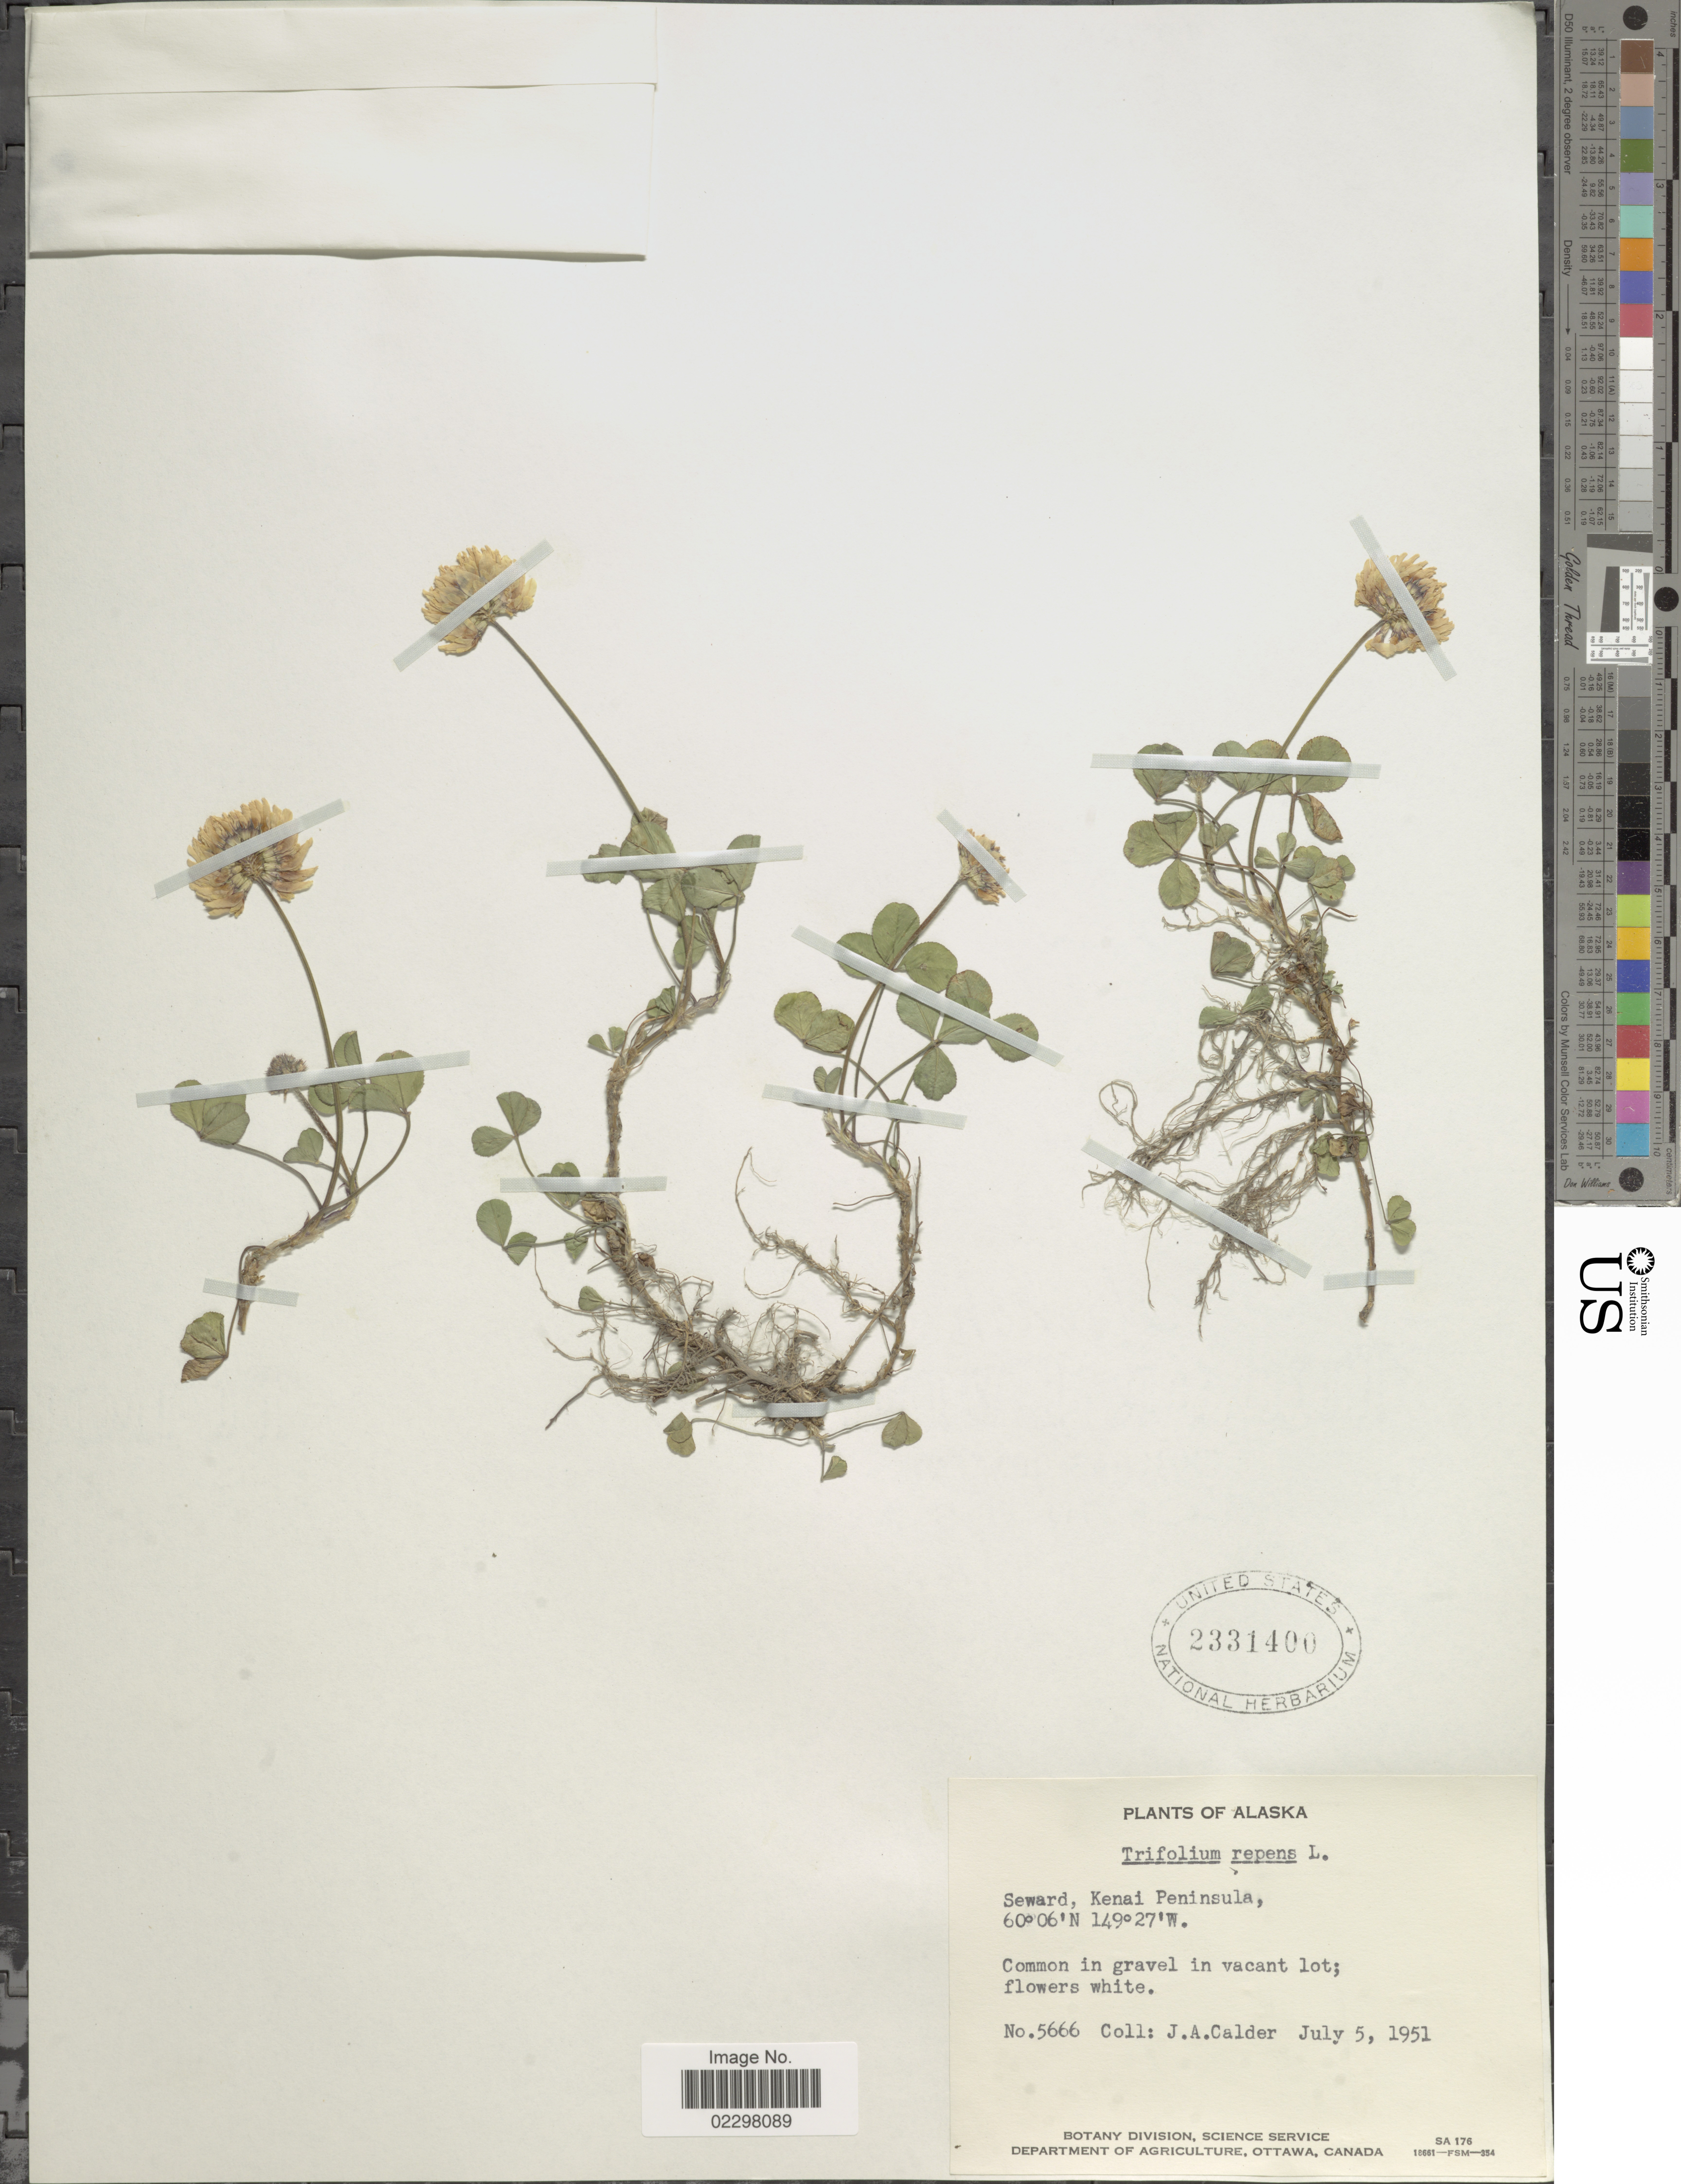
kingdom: Plantae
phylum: Tracheophyta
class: Magnoliopsida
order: Fabales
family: Fabaceae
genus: Trifolium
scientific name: Trifolium repens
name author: L.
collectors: J. A. Calder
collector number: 5666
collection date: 1951-07-05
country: United States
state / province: Alaska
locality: Seward, Kenai Peninsula, common in gravel.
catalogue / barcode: US 2331400